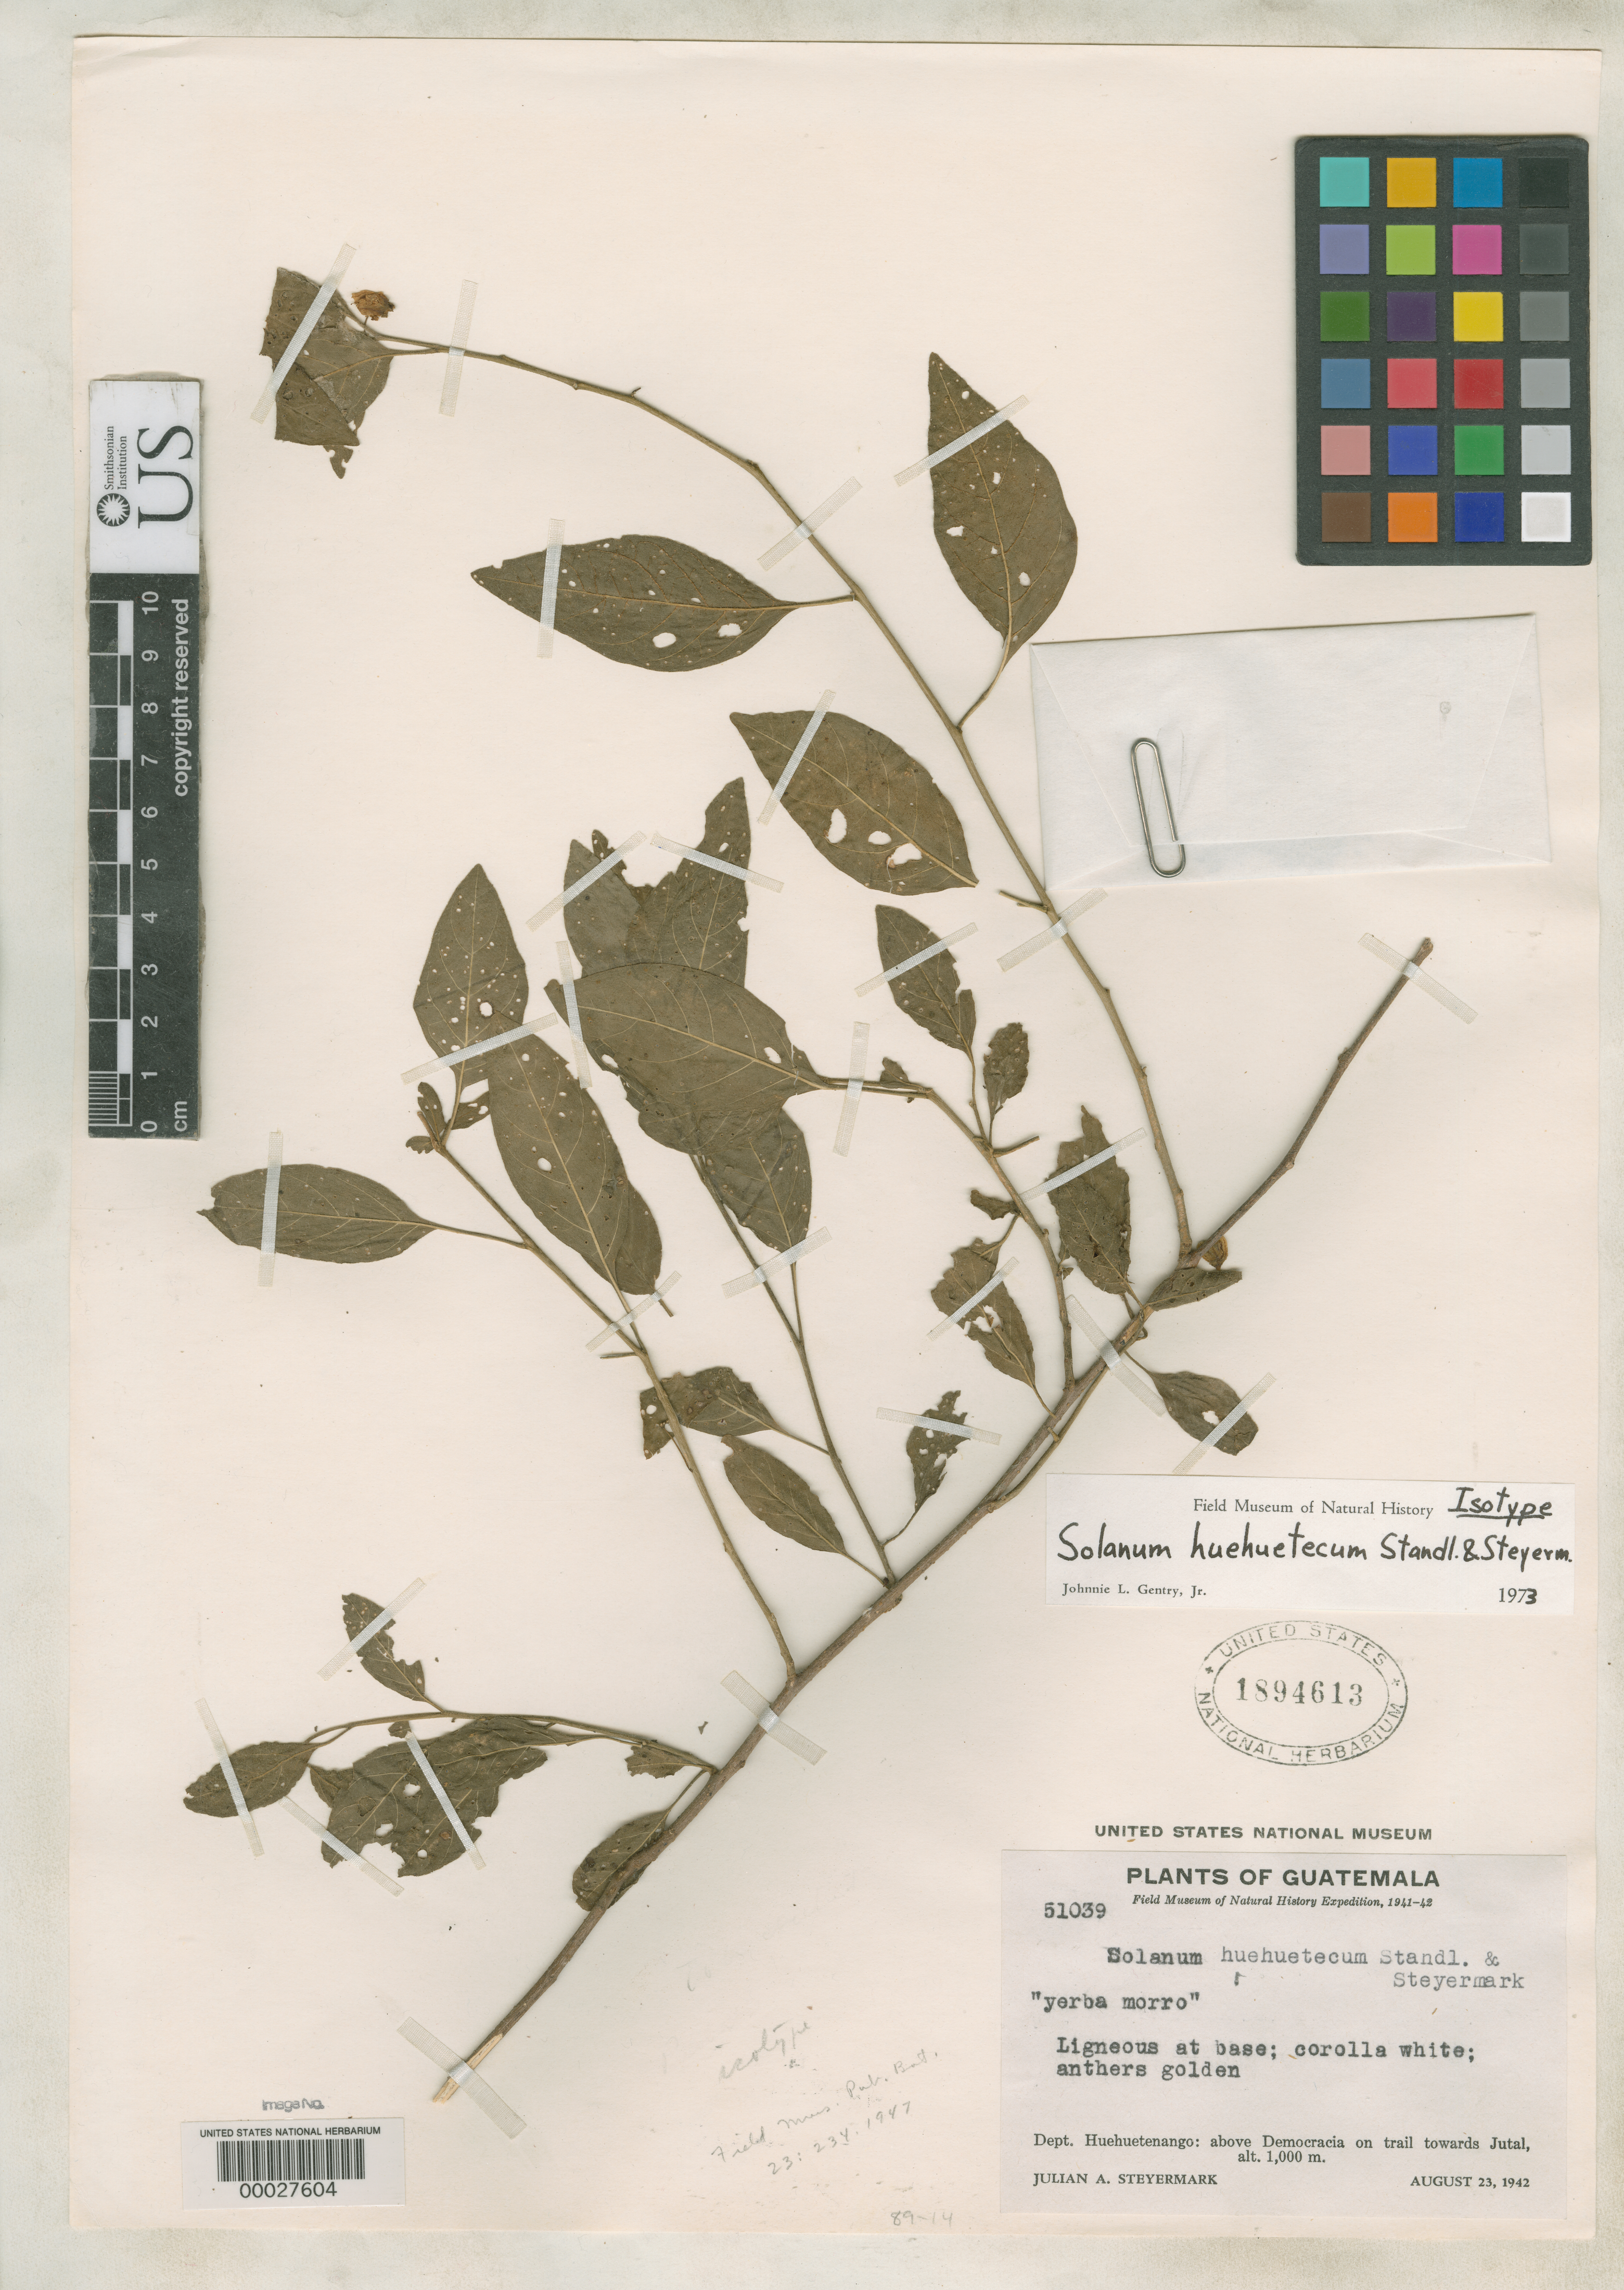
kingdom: Plantae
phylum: Tracheophyta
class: Magnoliopsida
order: Solanales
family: Solanaceae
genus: Solanum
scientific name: Solanum huehuetecum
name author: Standl. & Steyerm.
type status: Isotype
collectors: J. Steyermark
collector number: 51039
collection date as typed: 23 Aug 1942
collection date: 1942-08-23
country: Guatemala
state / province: Huehuetenango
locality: Above Democracia on trail towards Jutal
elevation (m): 1000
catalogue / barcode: US 1894613